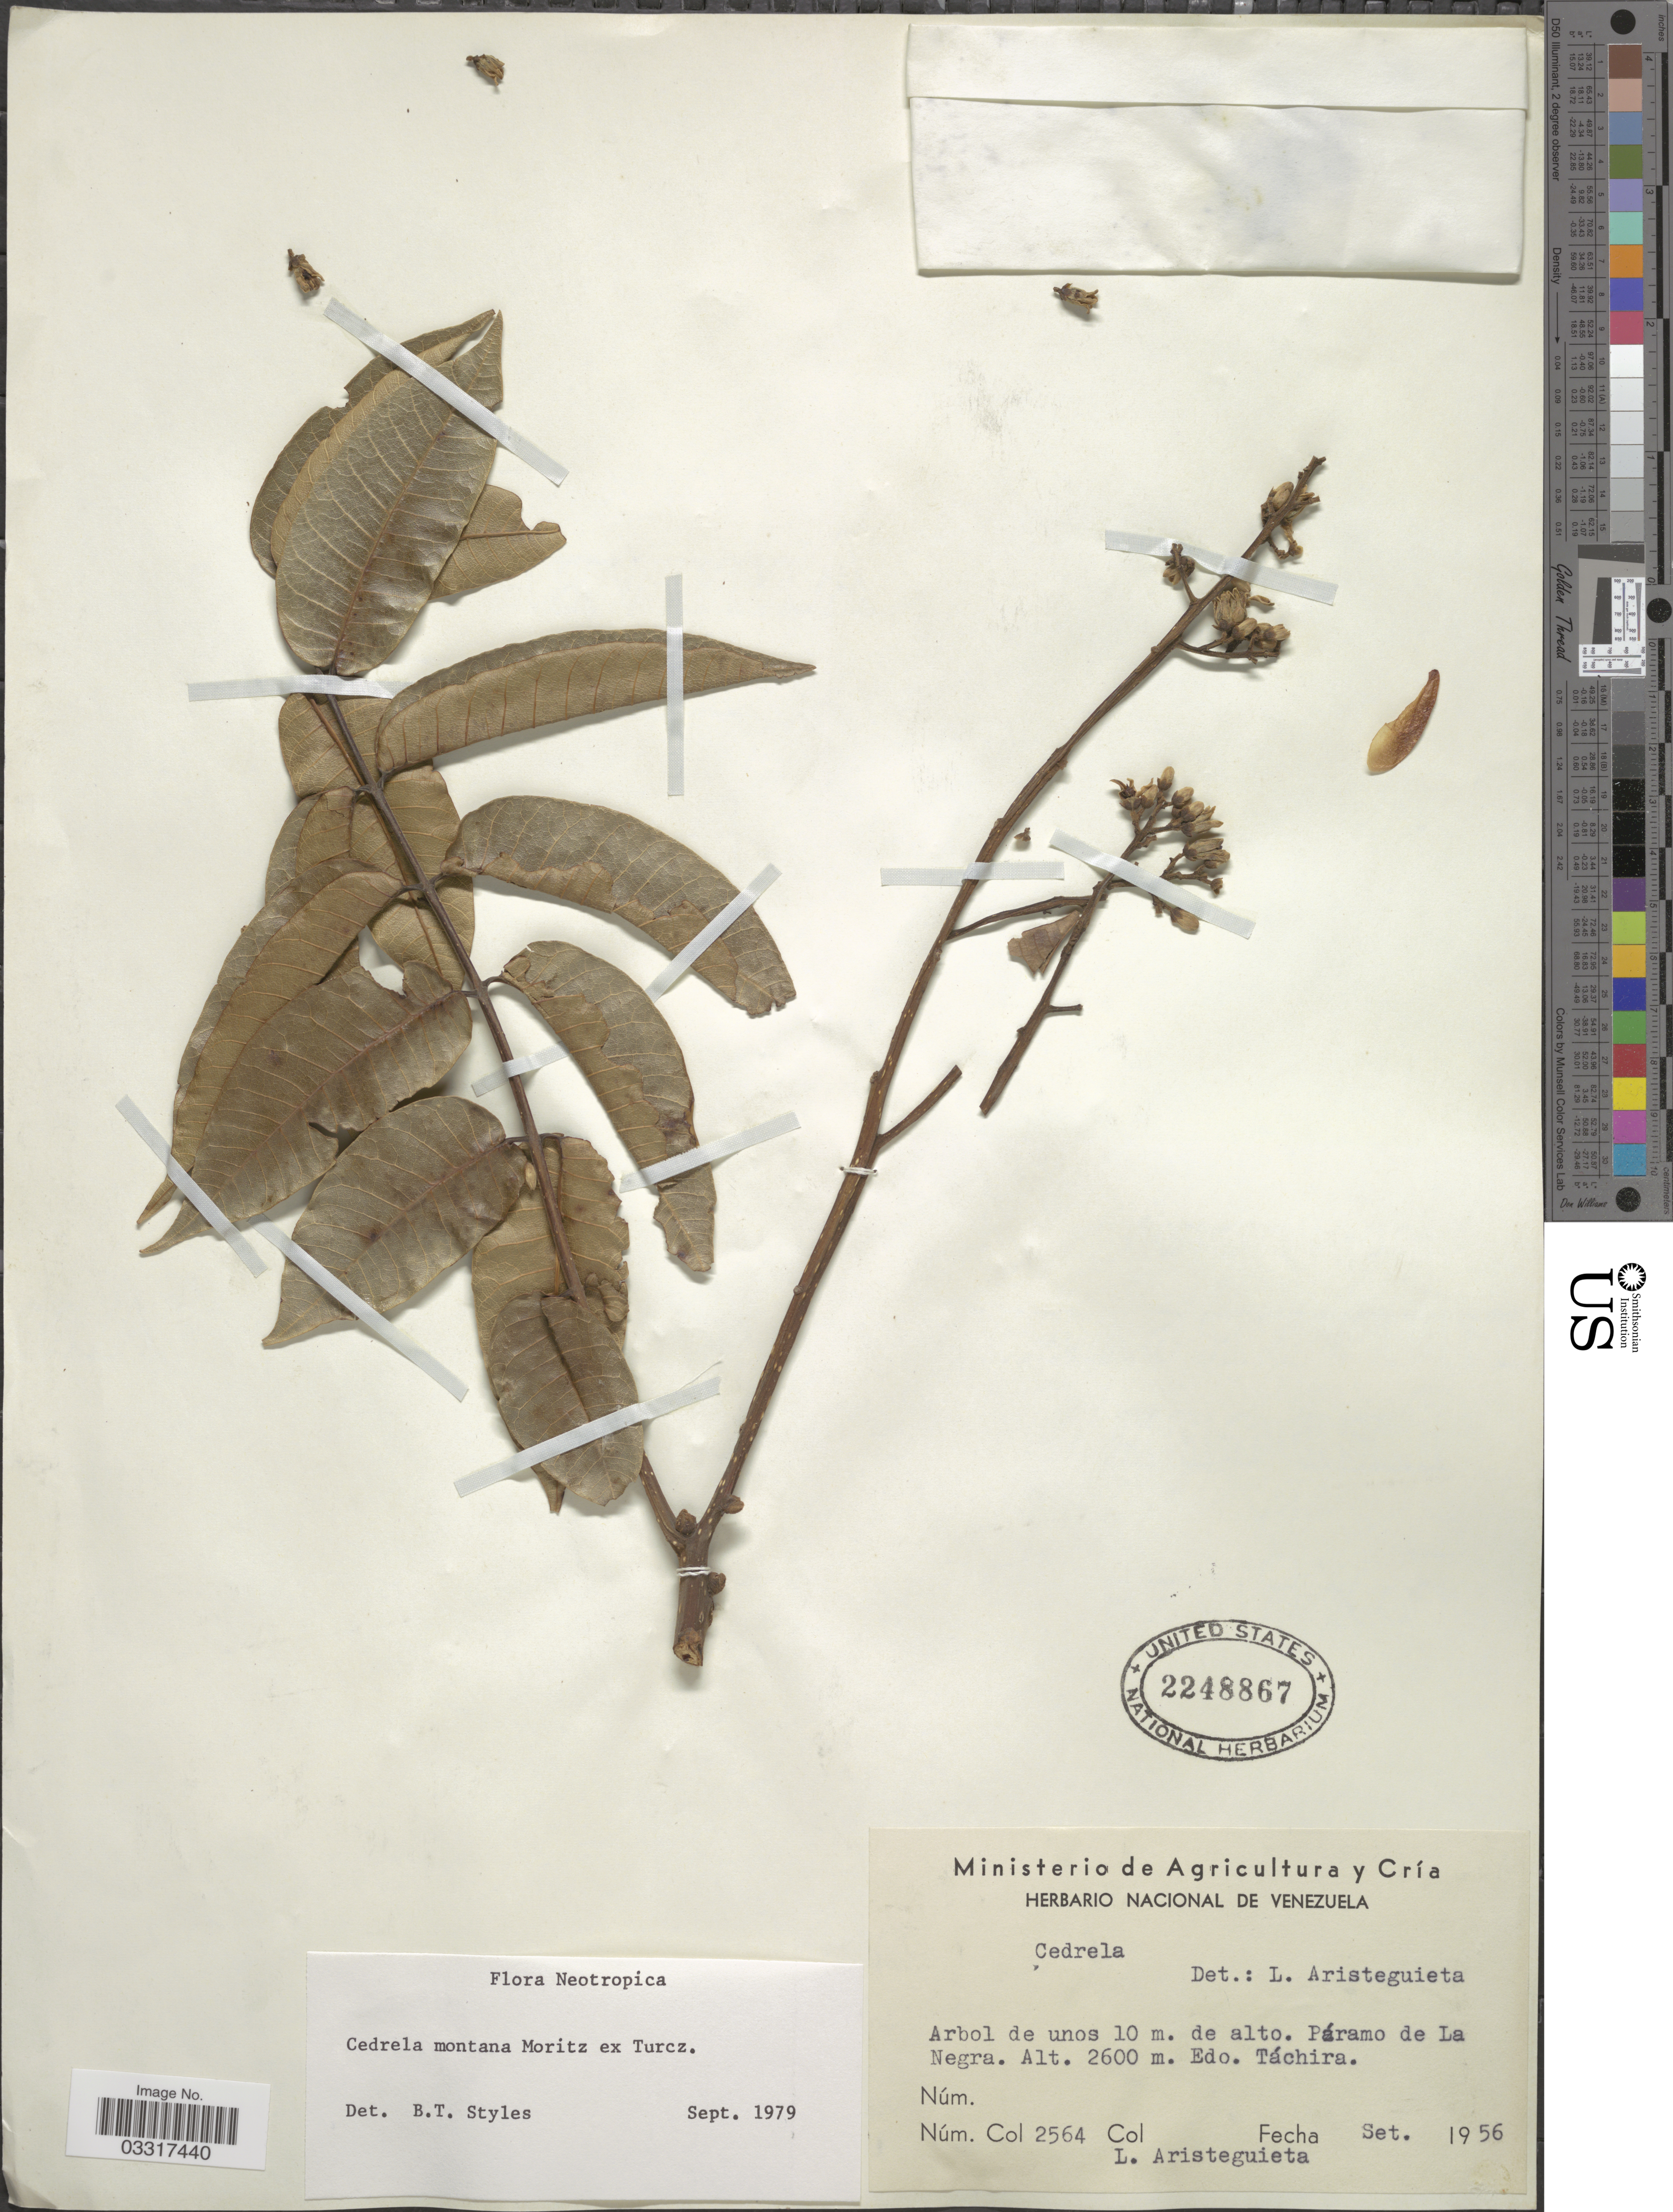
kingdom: Plantae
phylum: Tracheophyta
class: Magnoliopsida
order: Sapindales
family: Meliaceae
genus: Cedrela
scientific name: Cedrela montana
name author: Moritz ex Turcz.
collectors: L. Aristeguieta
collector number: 2564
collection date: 1956-09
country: Venezuela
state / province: Tachira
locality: Páramo de La Negra.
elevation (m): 2600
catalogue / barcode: US 2248867